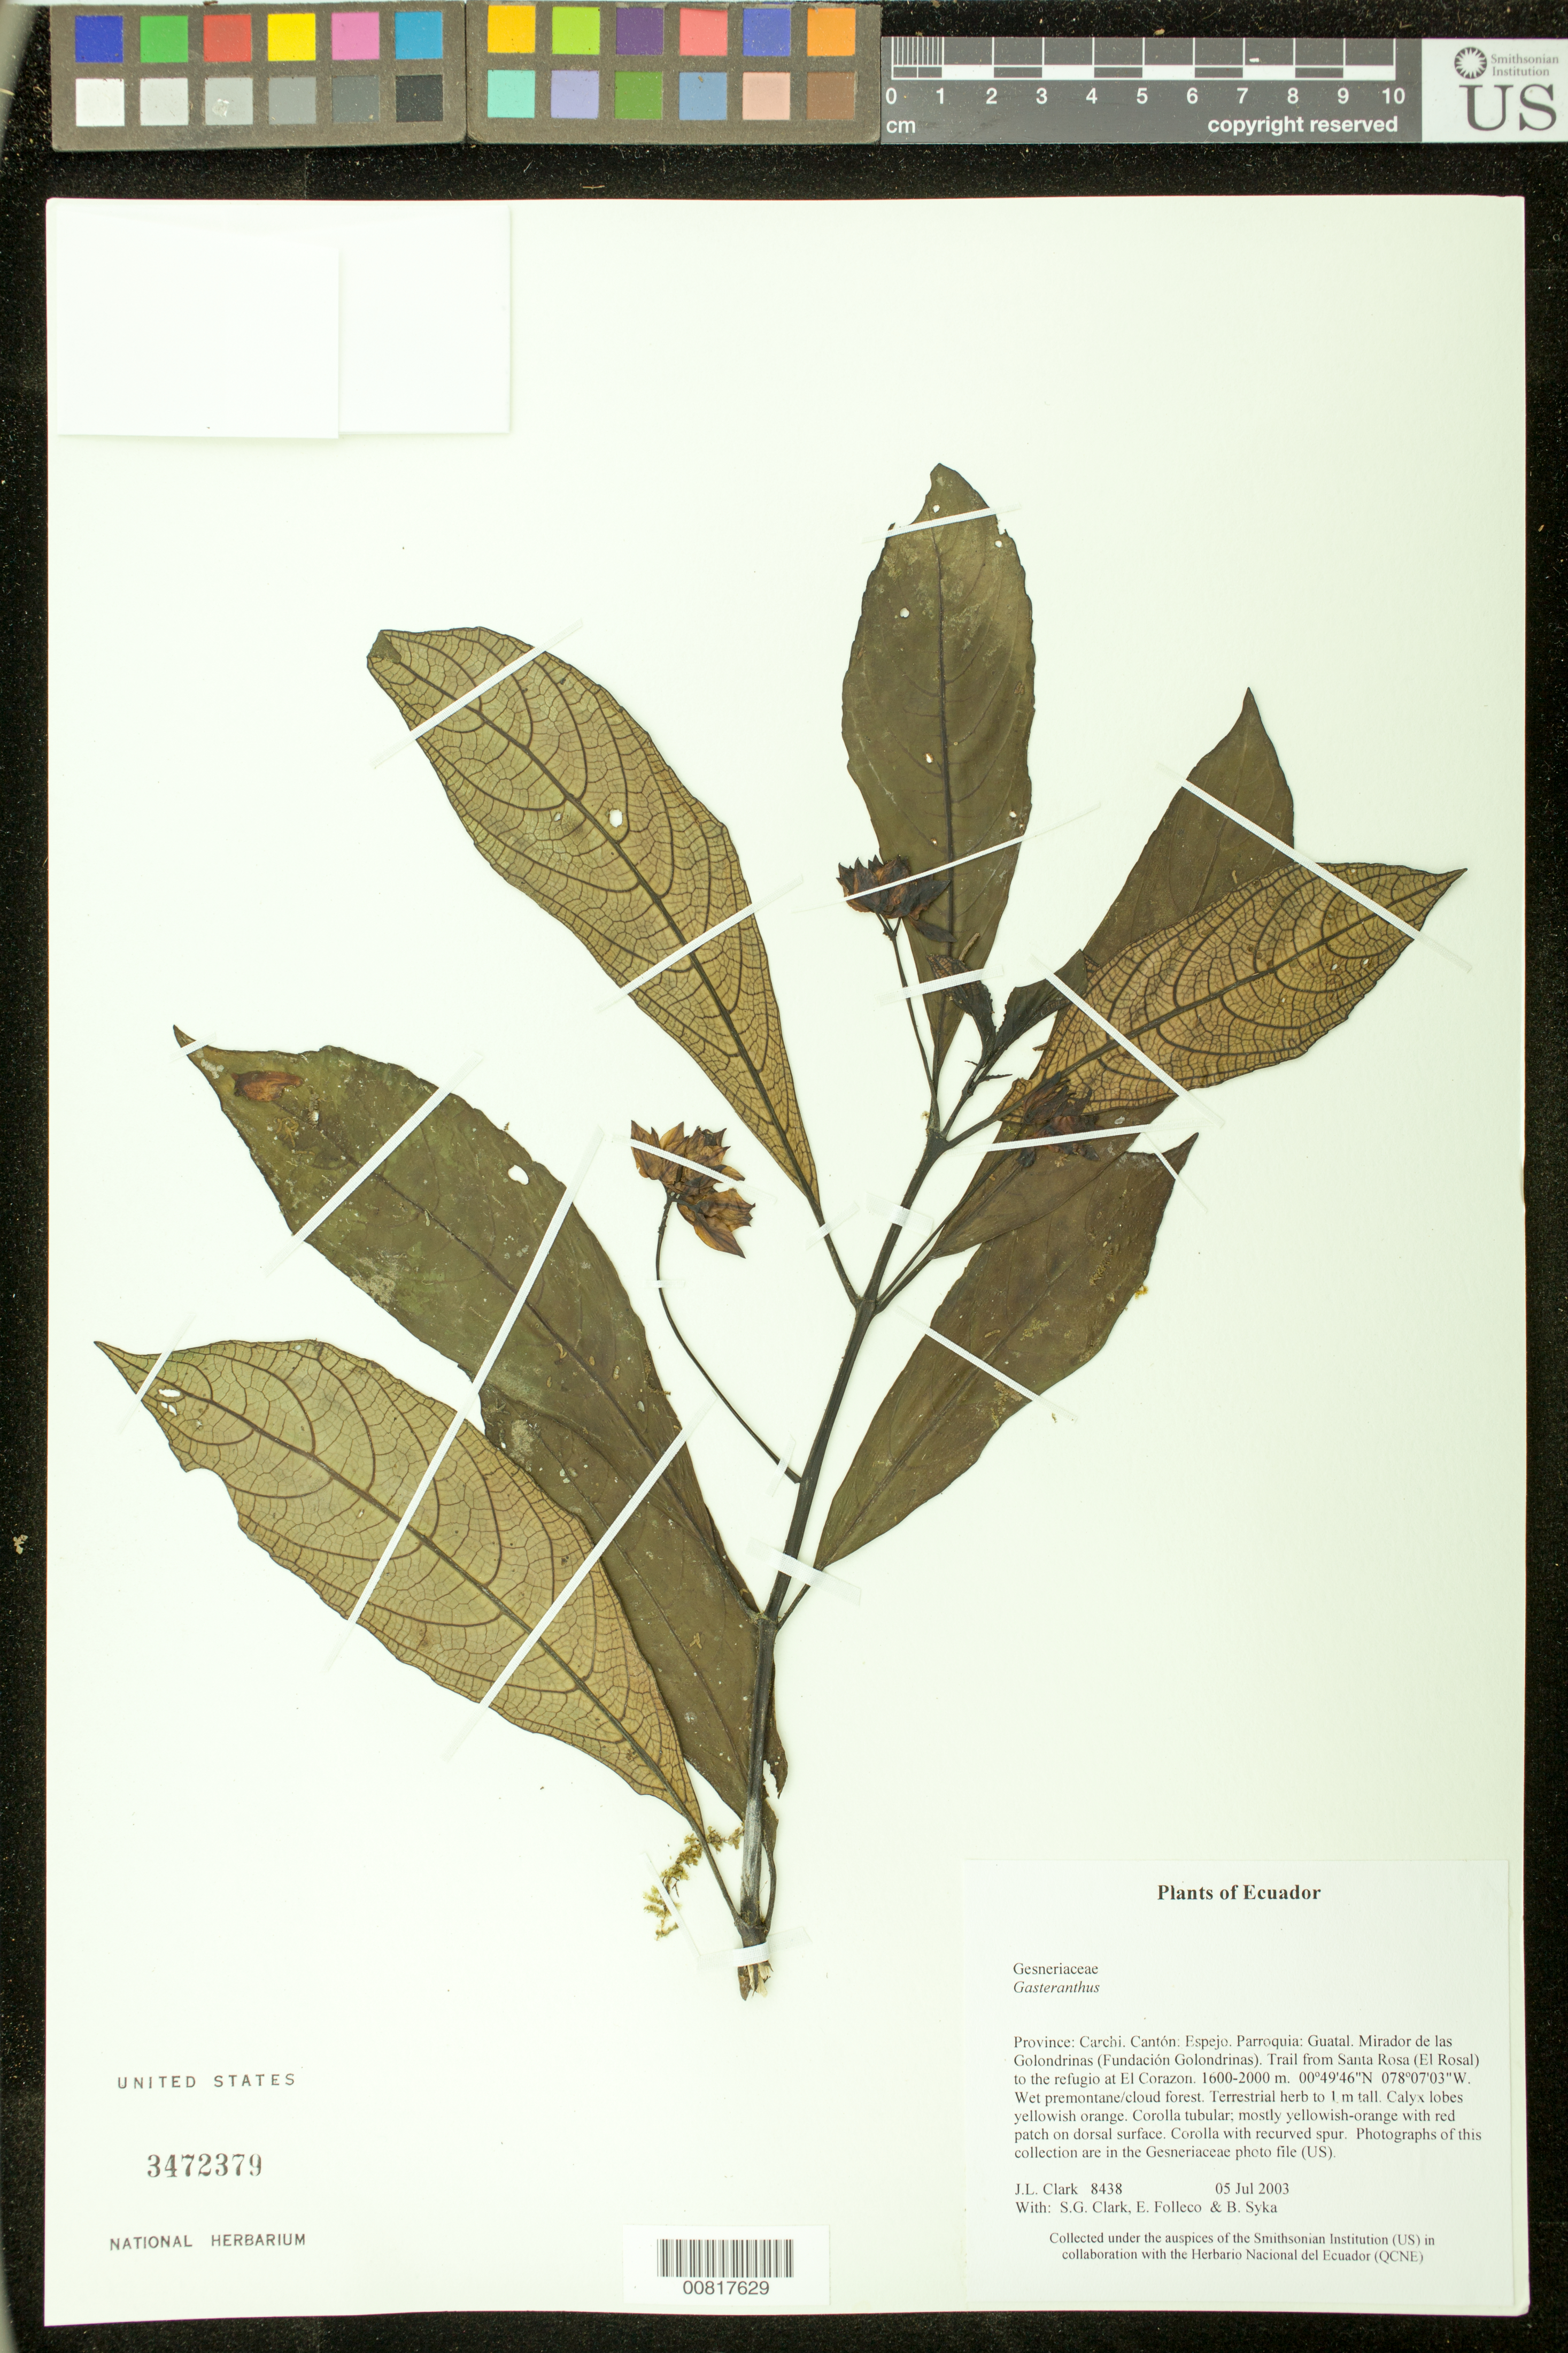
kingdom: Plantae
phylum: Tracheophyta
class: Magnoliopsida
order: Lamiales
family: Gesneriaceae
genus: Gasteranthus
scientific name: Gasteranthus glaber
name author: L.E. Skog & L.P. Kvist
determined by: Skog, Laurence E.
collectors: J. L. Clark, S. G. Clark, E. Folleco & B. Syka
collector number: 8438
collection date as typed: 05 Jul 2003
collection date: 2003-07-05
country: Ecuador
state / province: Carchi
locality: Espejo. Parroquia: Guatal. Mirador de las Golondrinas (Fundación Golondrinas). Trail from Santa Rosa (El Rosal) to the refugio at El Corazon.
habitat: Wet premontane/cloud forest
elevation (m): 1600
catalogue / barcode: US 3472379